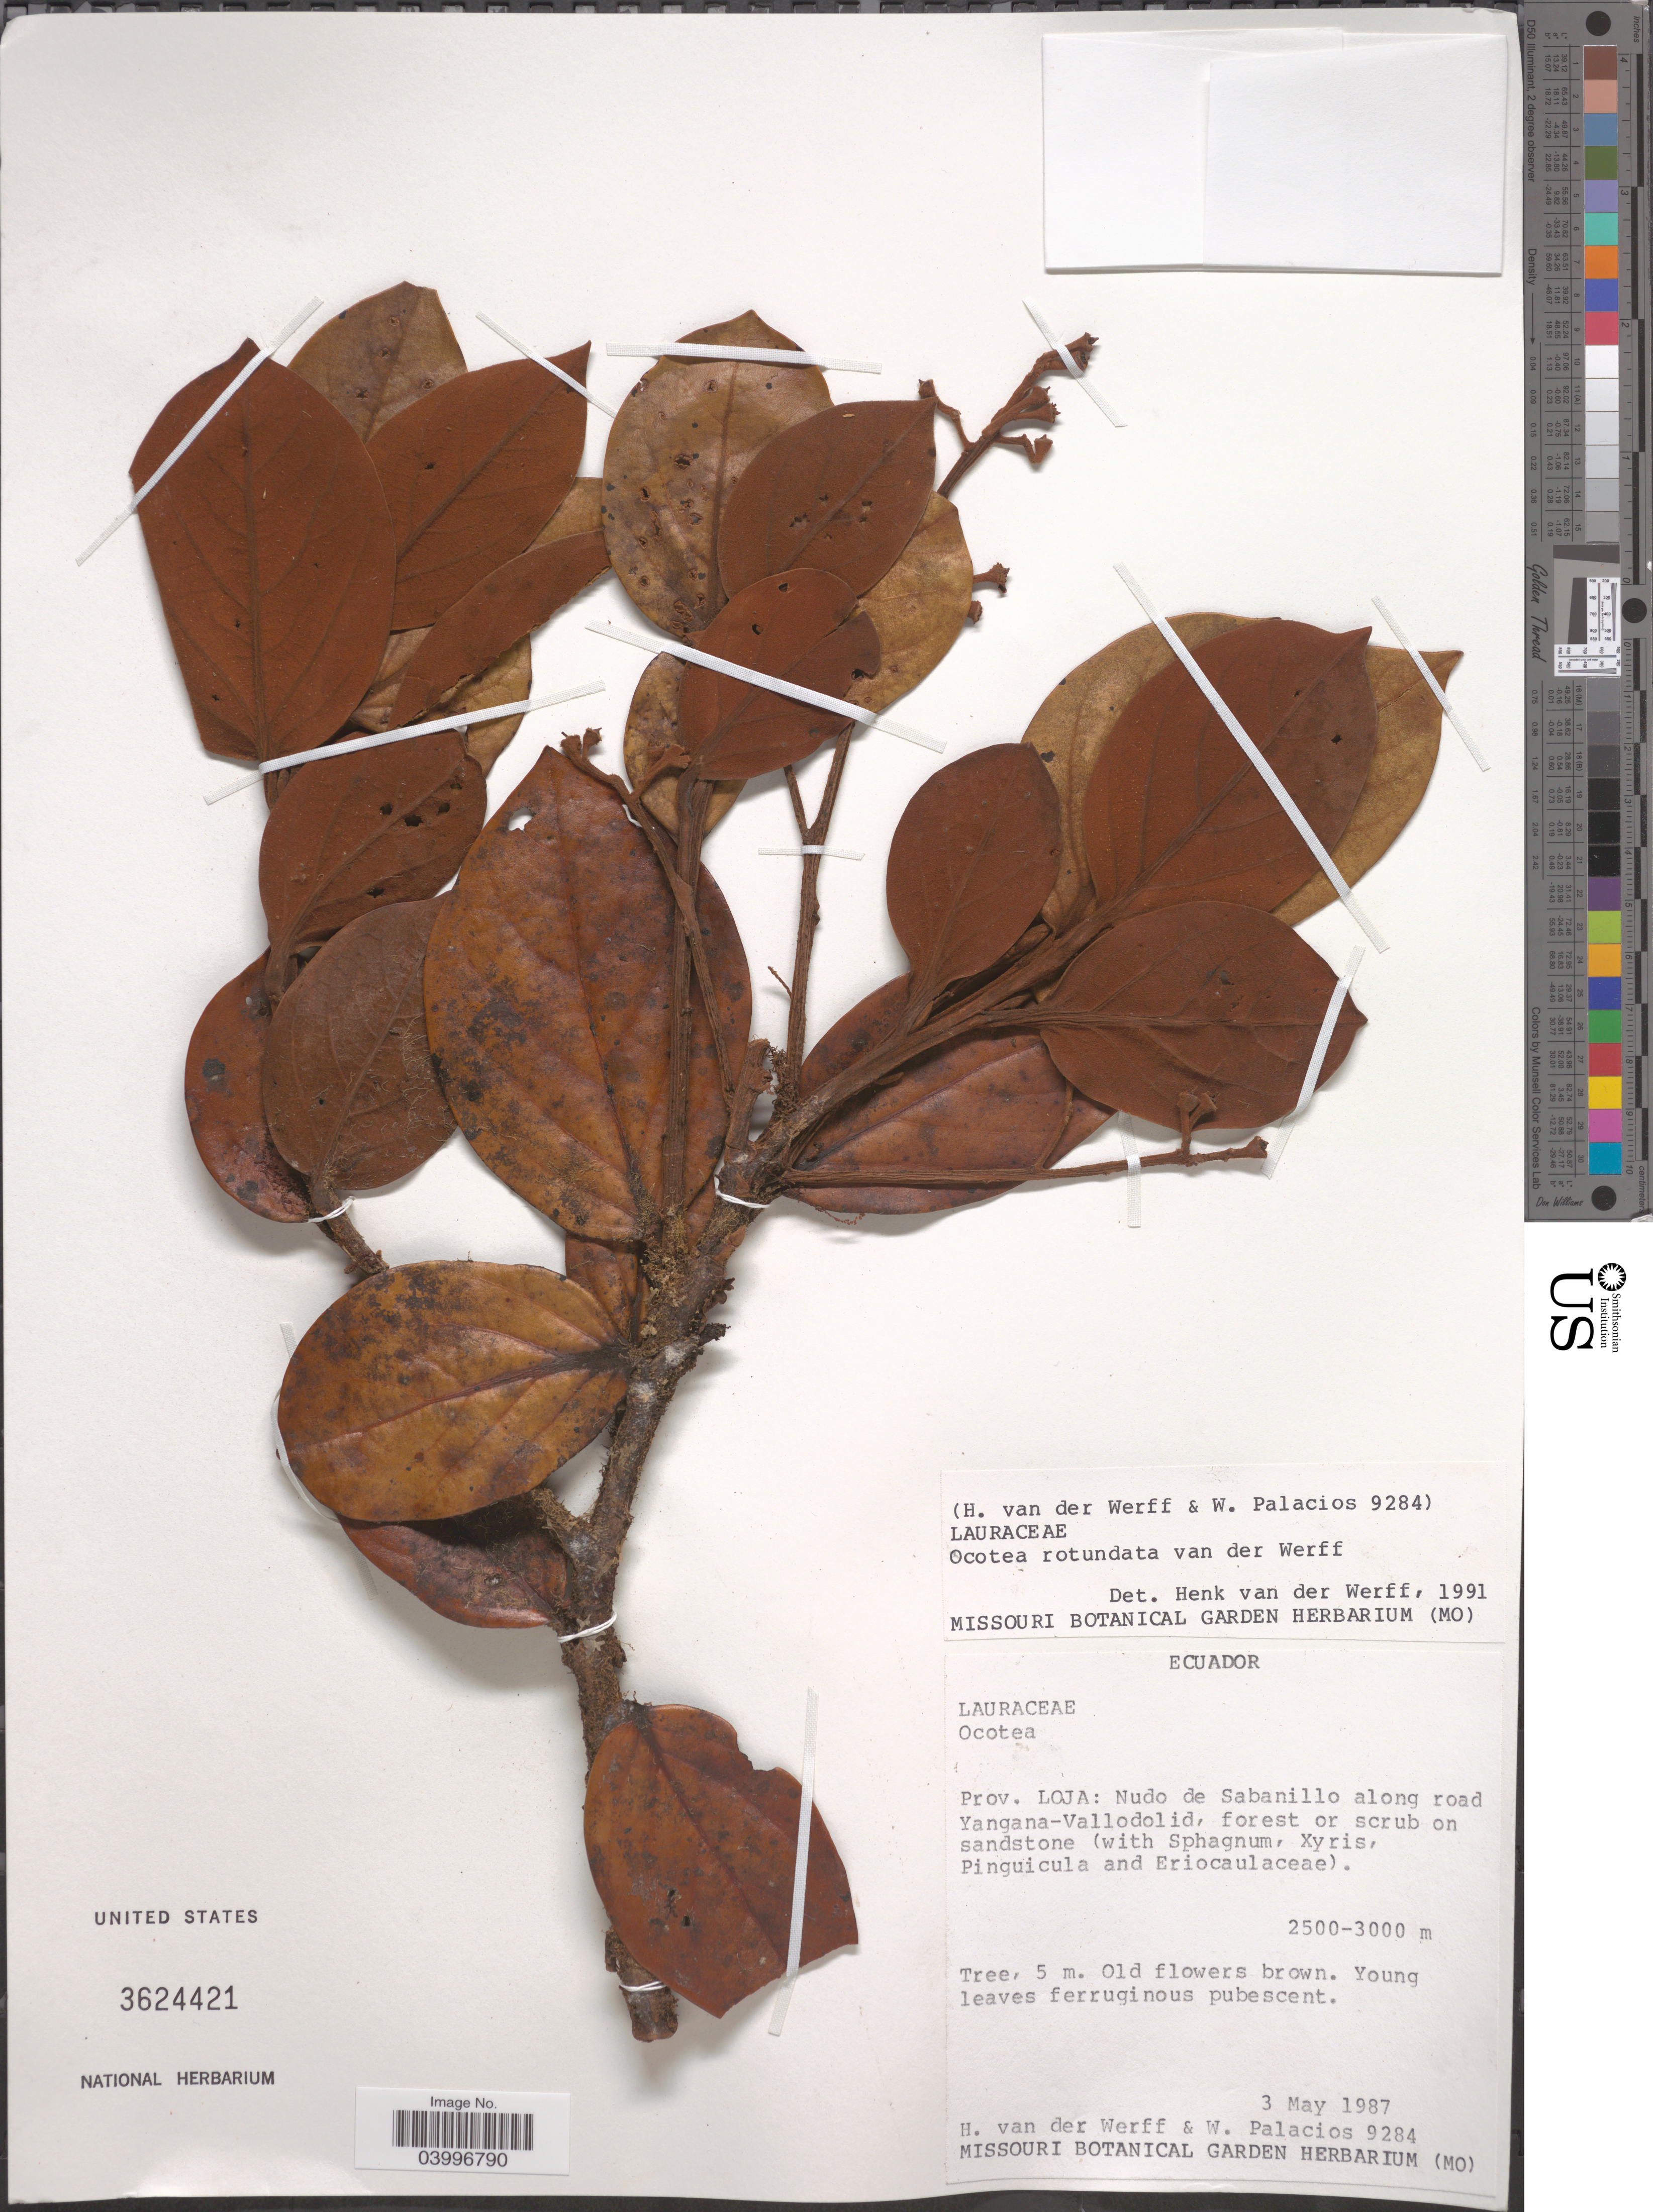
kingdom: Plantae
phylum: Tracheophyta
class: Magnoliopsida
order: Laurales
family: Lauraceae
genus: Ocotea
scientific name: Ocotea rotundata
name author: (Nees) van der Werff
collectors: H. van der Werff & W. Palacios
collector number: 9284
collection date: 1987-05-03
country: Ecuador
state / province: Loja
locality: Nudo de Sabanillo along road Yangana-Vallodolid.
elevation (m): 2500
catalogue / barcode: US 3624421